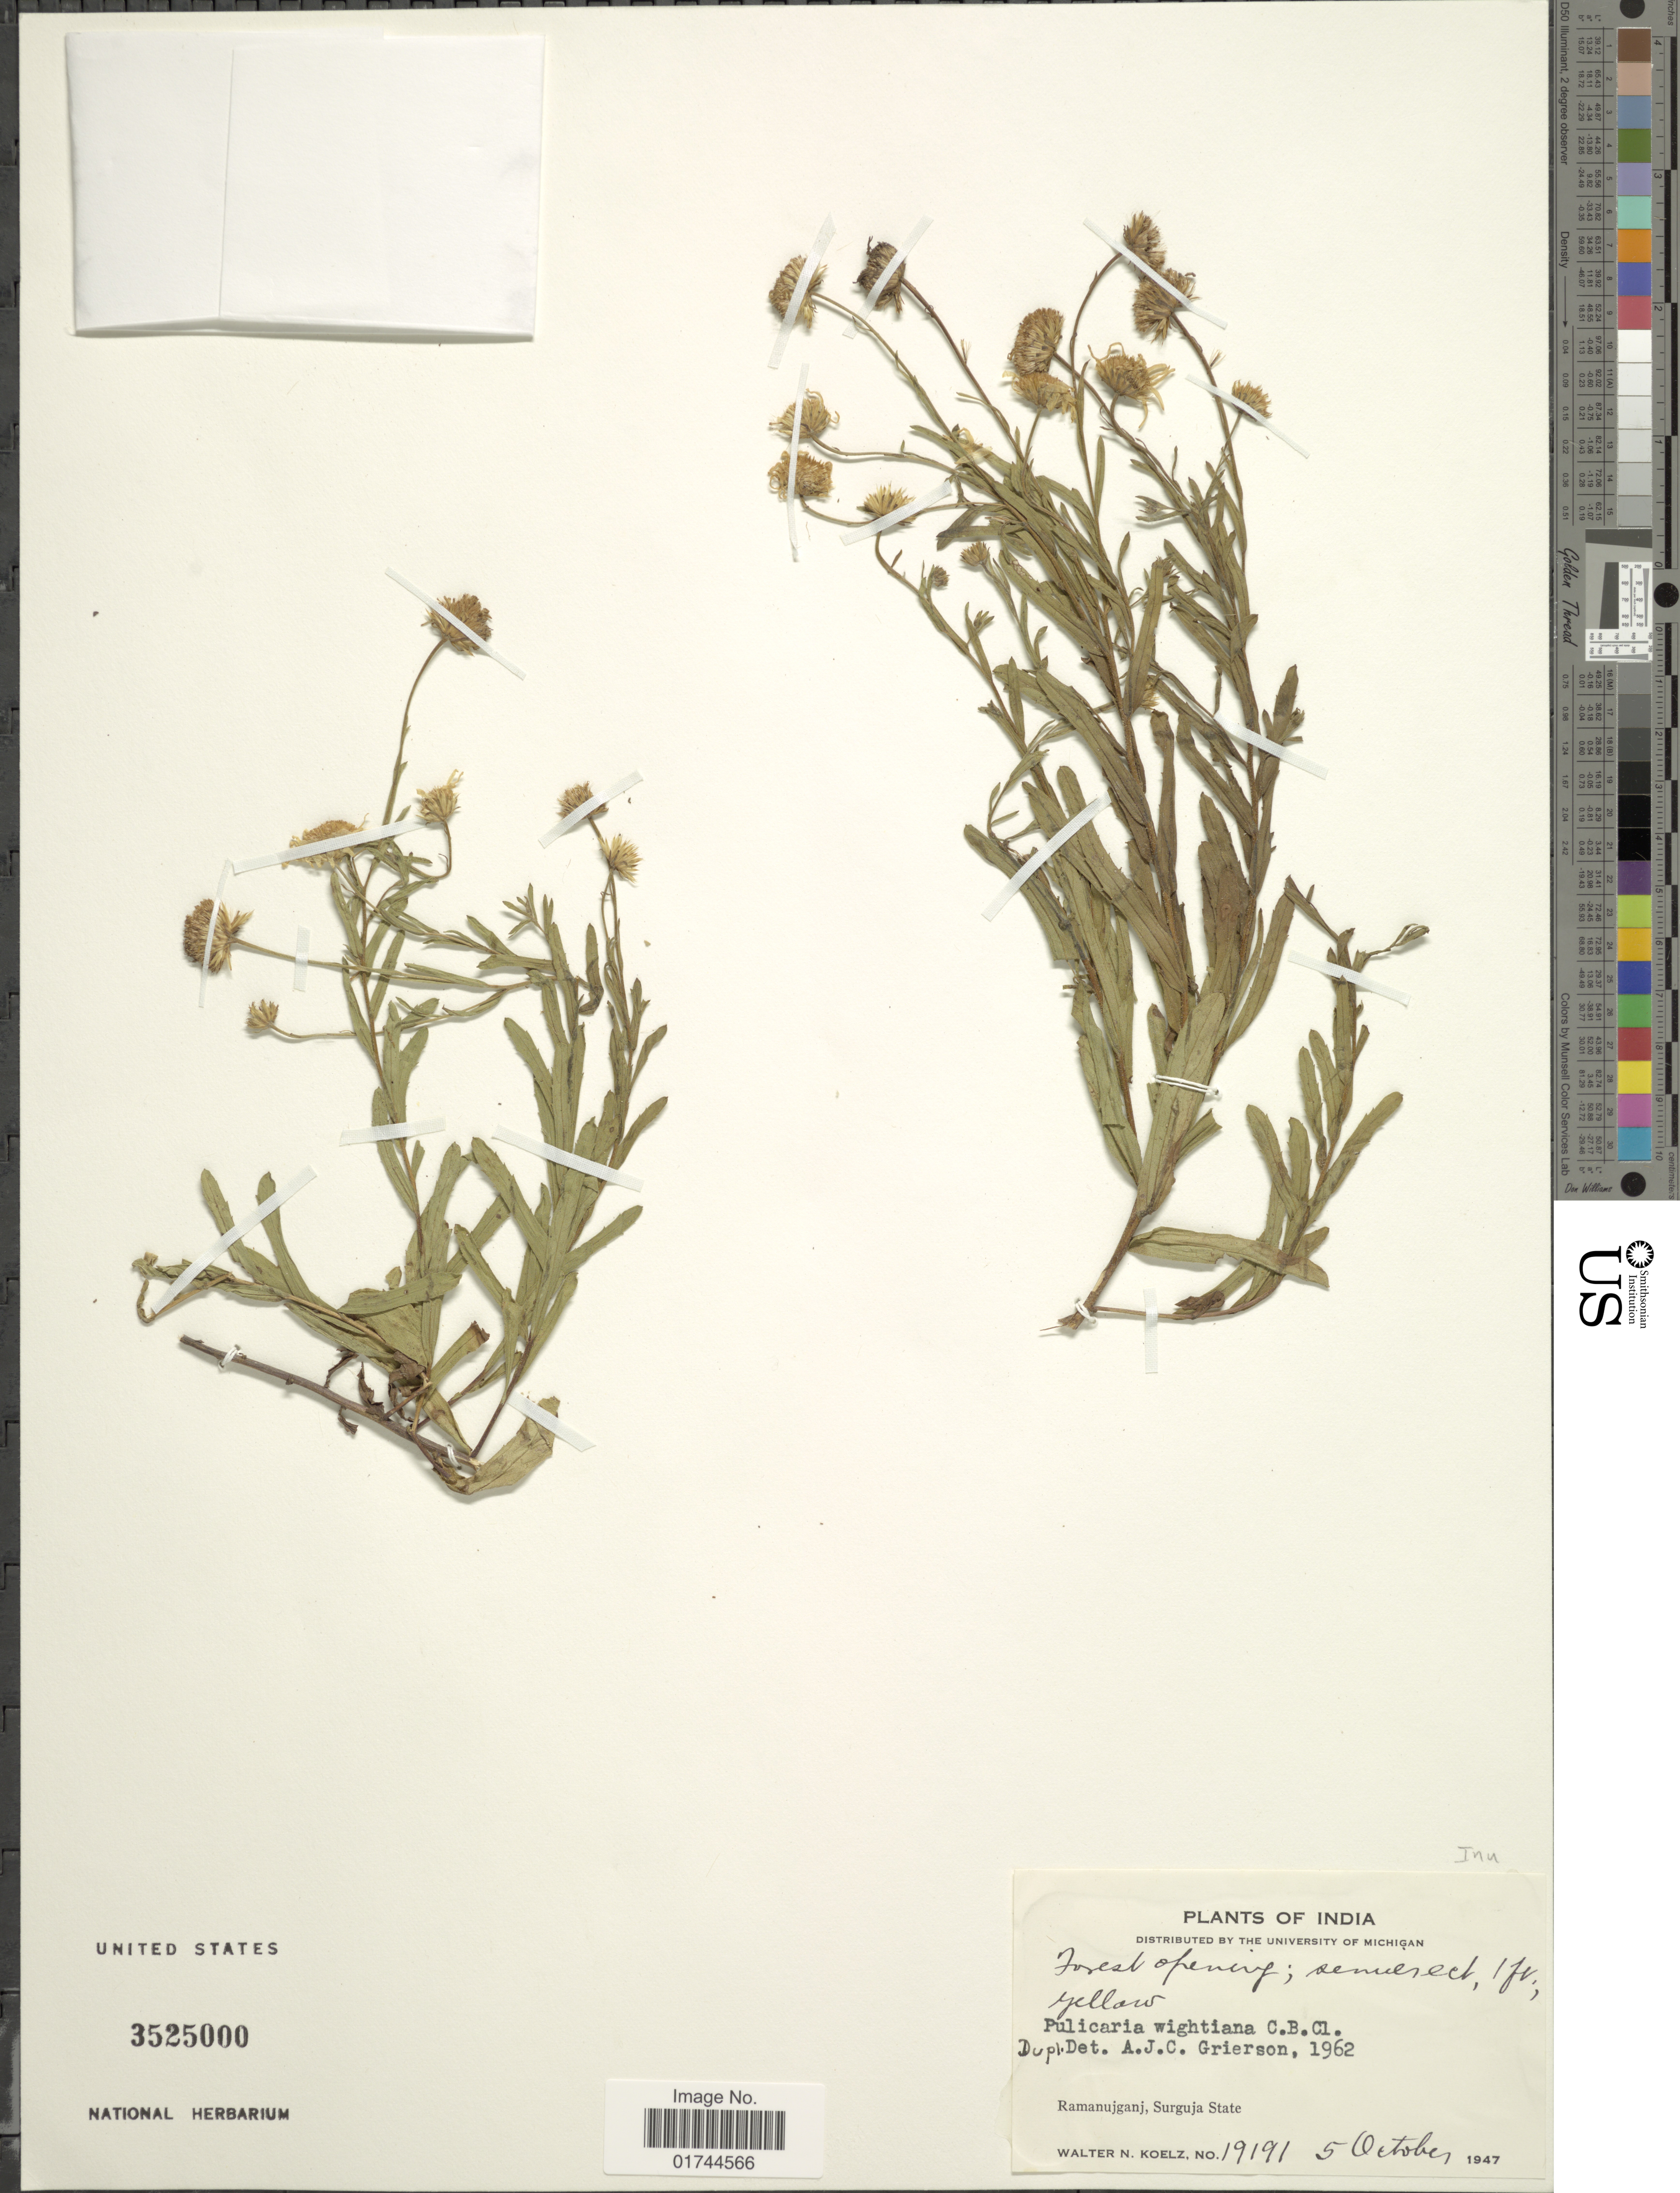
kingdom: Plantae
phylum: Tracheophyta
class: Magnoliopsida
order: Asterales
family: Asteraceae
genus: Pulicaria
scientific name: Pulicaria wightiana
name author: (DC.) C.B. Clarke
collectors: W. N. Koelz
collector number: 19191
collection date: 1947-10-05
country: India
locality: Ramanujganj, Surguja State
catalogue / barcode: US 3525000